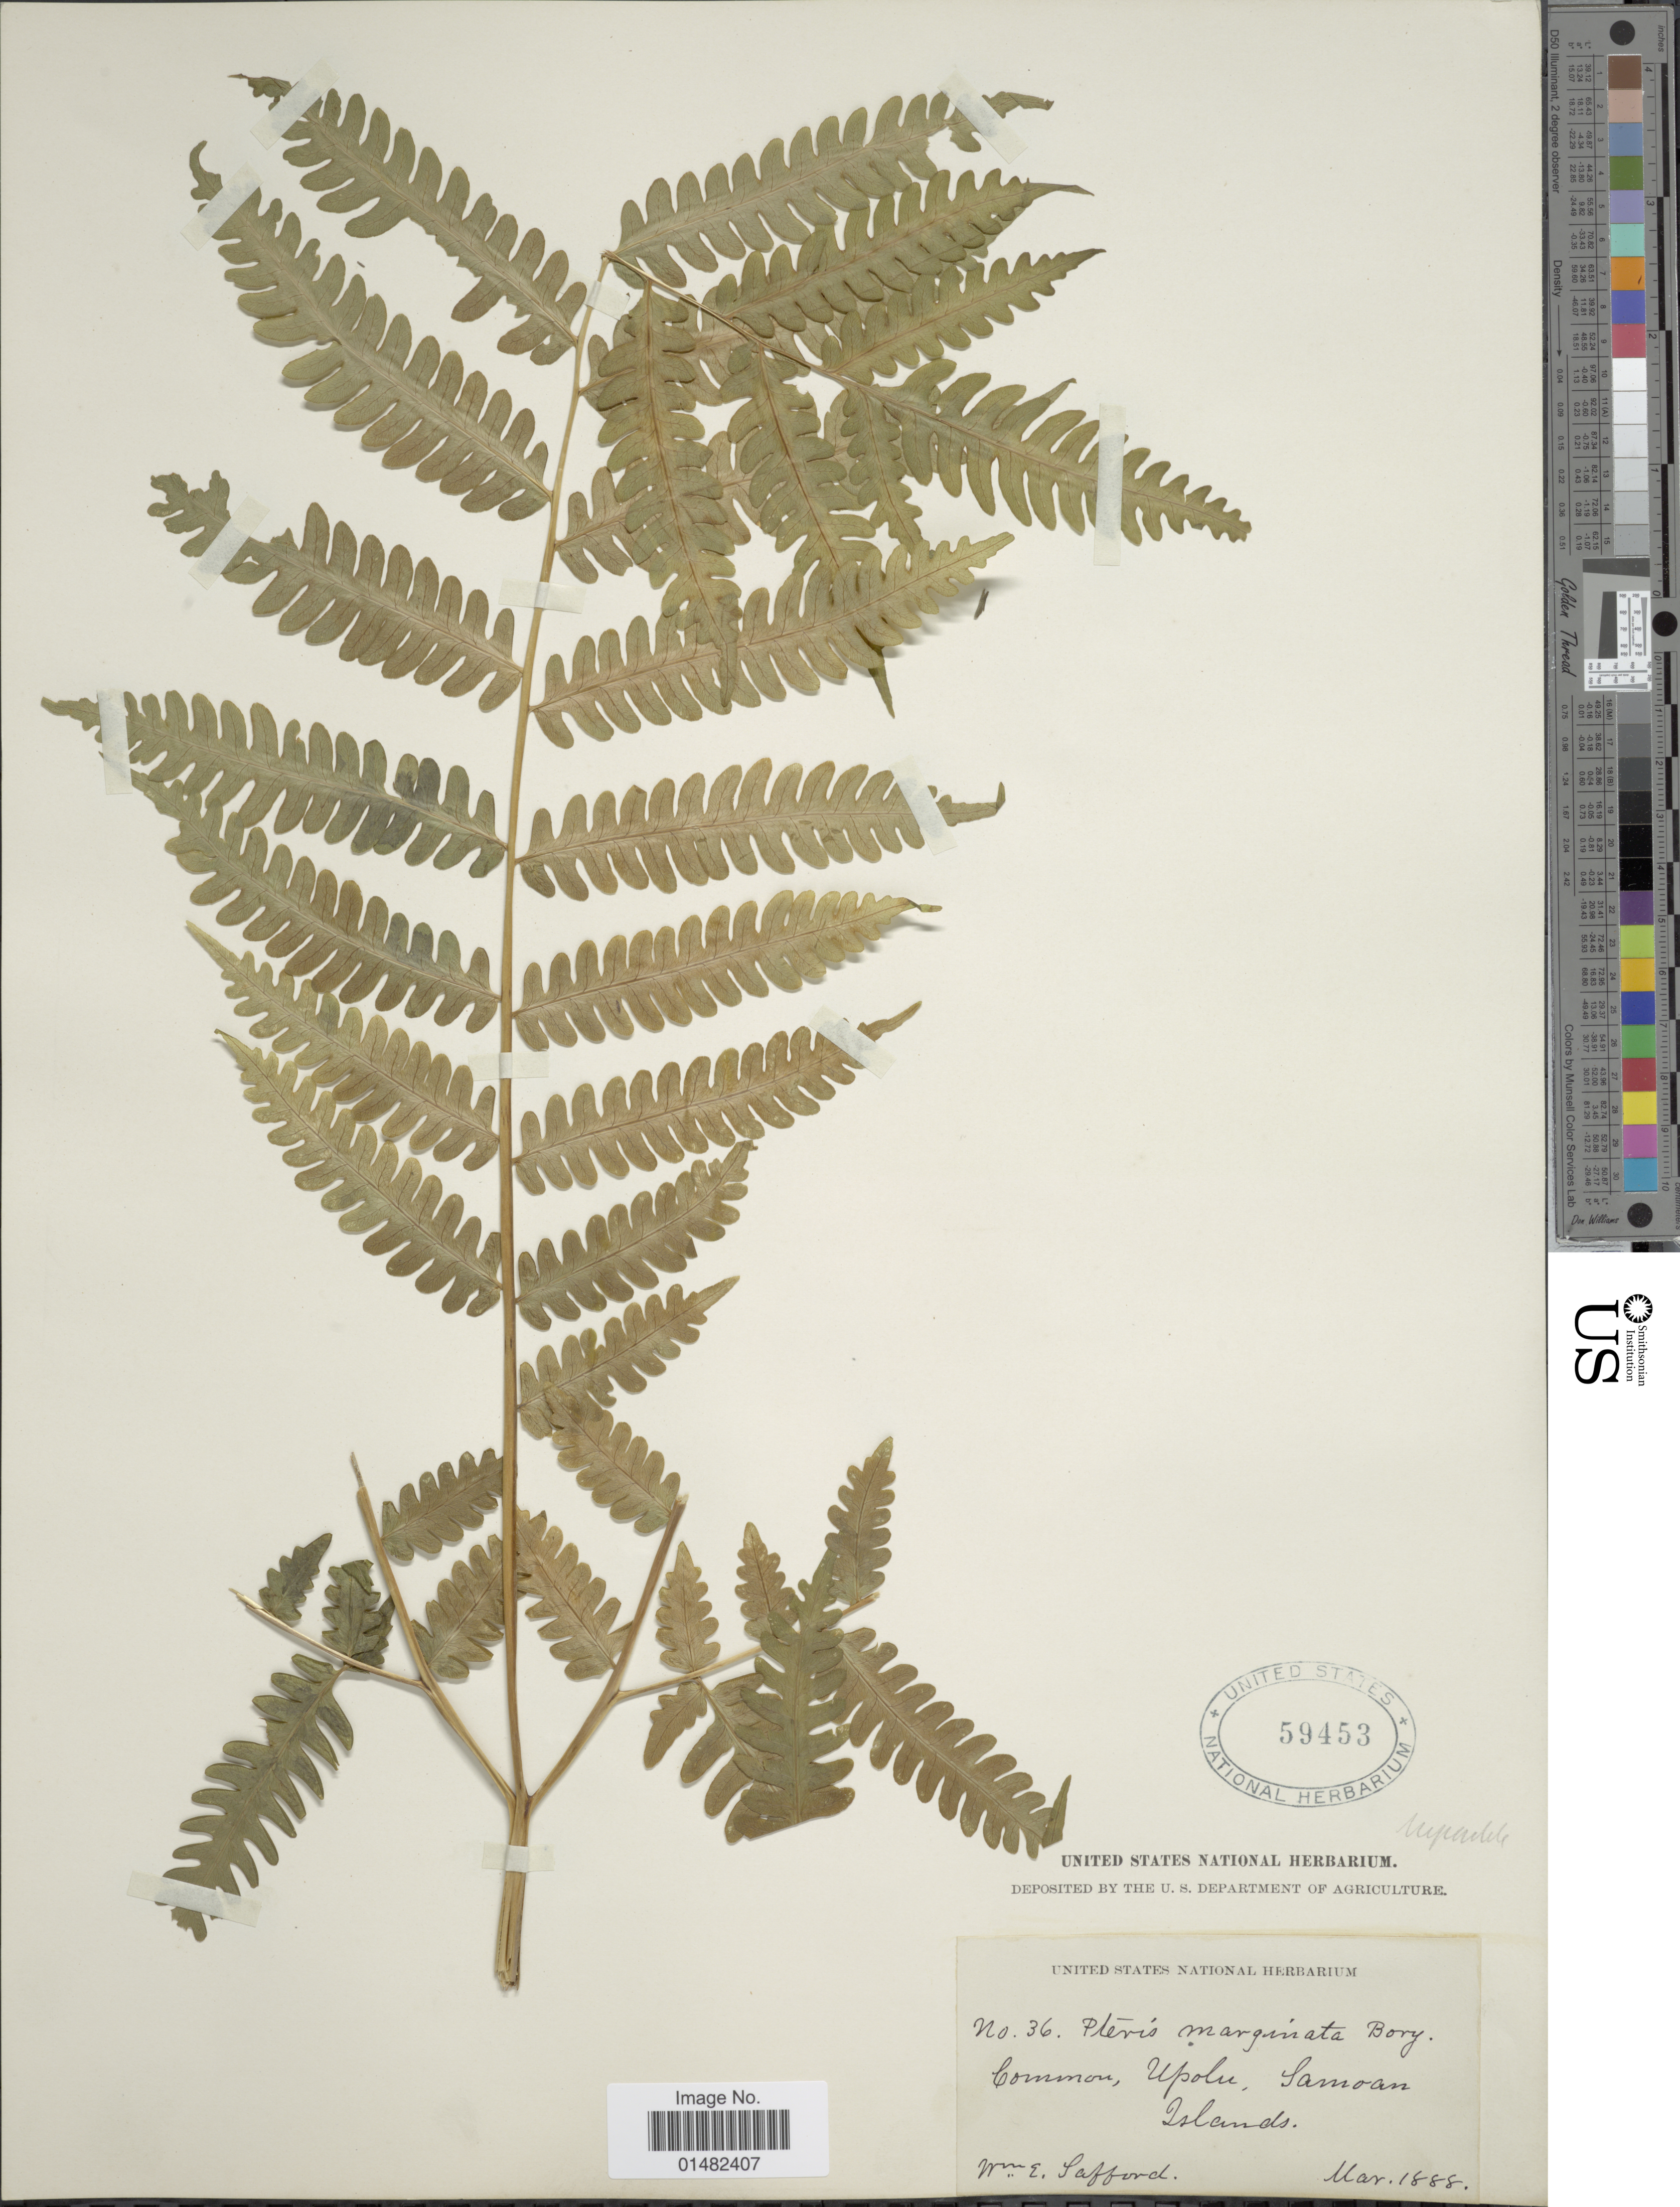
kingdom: Plantae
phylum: Tracheophyta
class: Polypodiopsida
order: Polypodiales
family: Pteridaceae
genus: Pteris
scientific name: Pteris tripartita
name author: Sw.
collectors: W. E. Safford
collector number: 36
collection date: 1888-03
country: Samoa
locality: Upolu, Samoan Islands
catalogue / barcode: US 59453